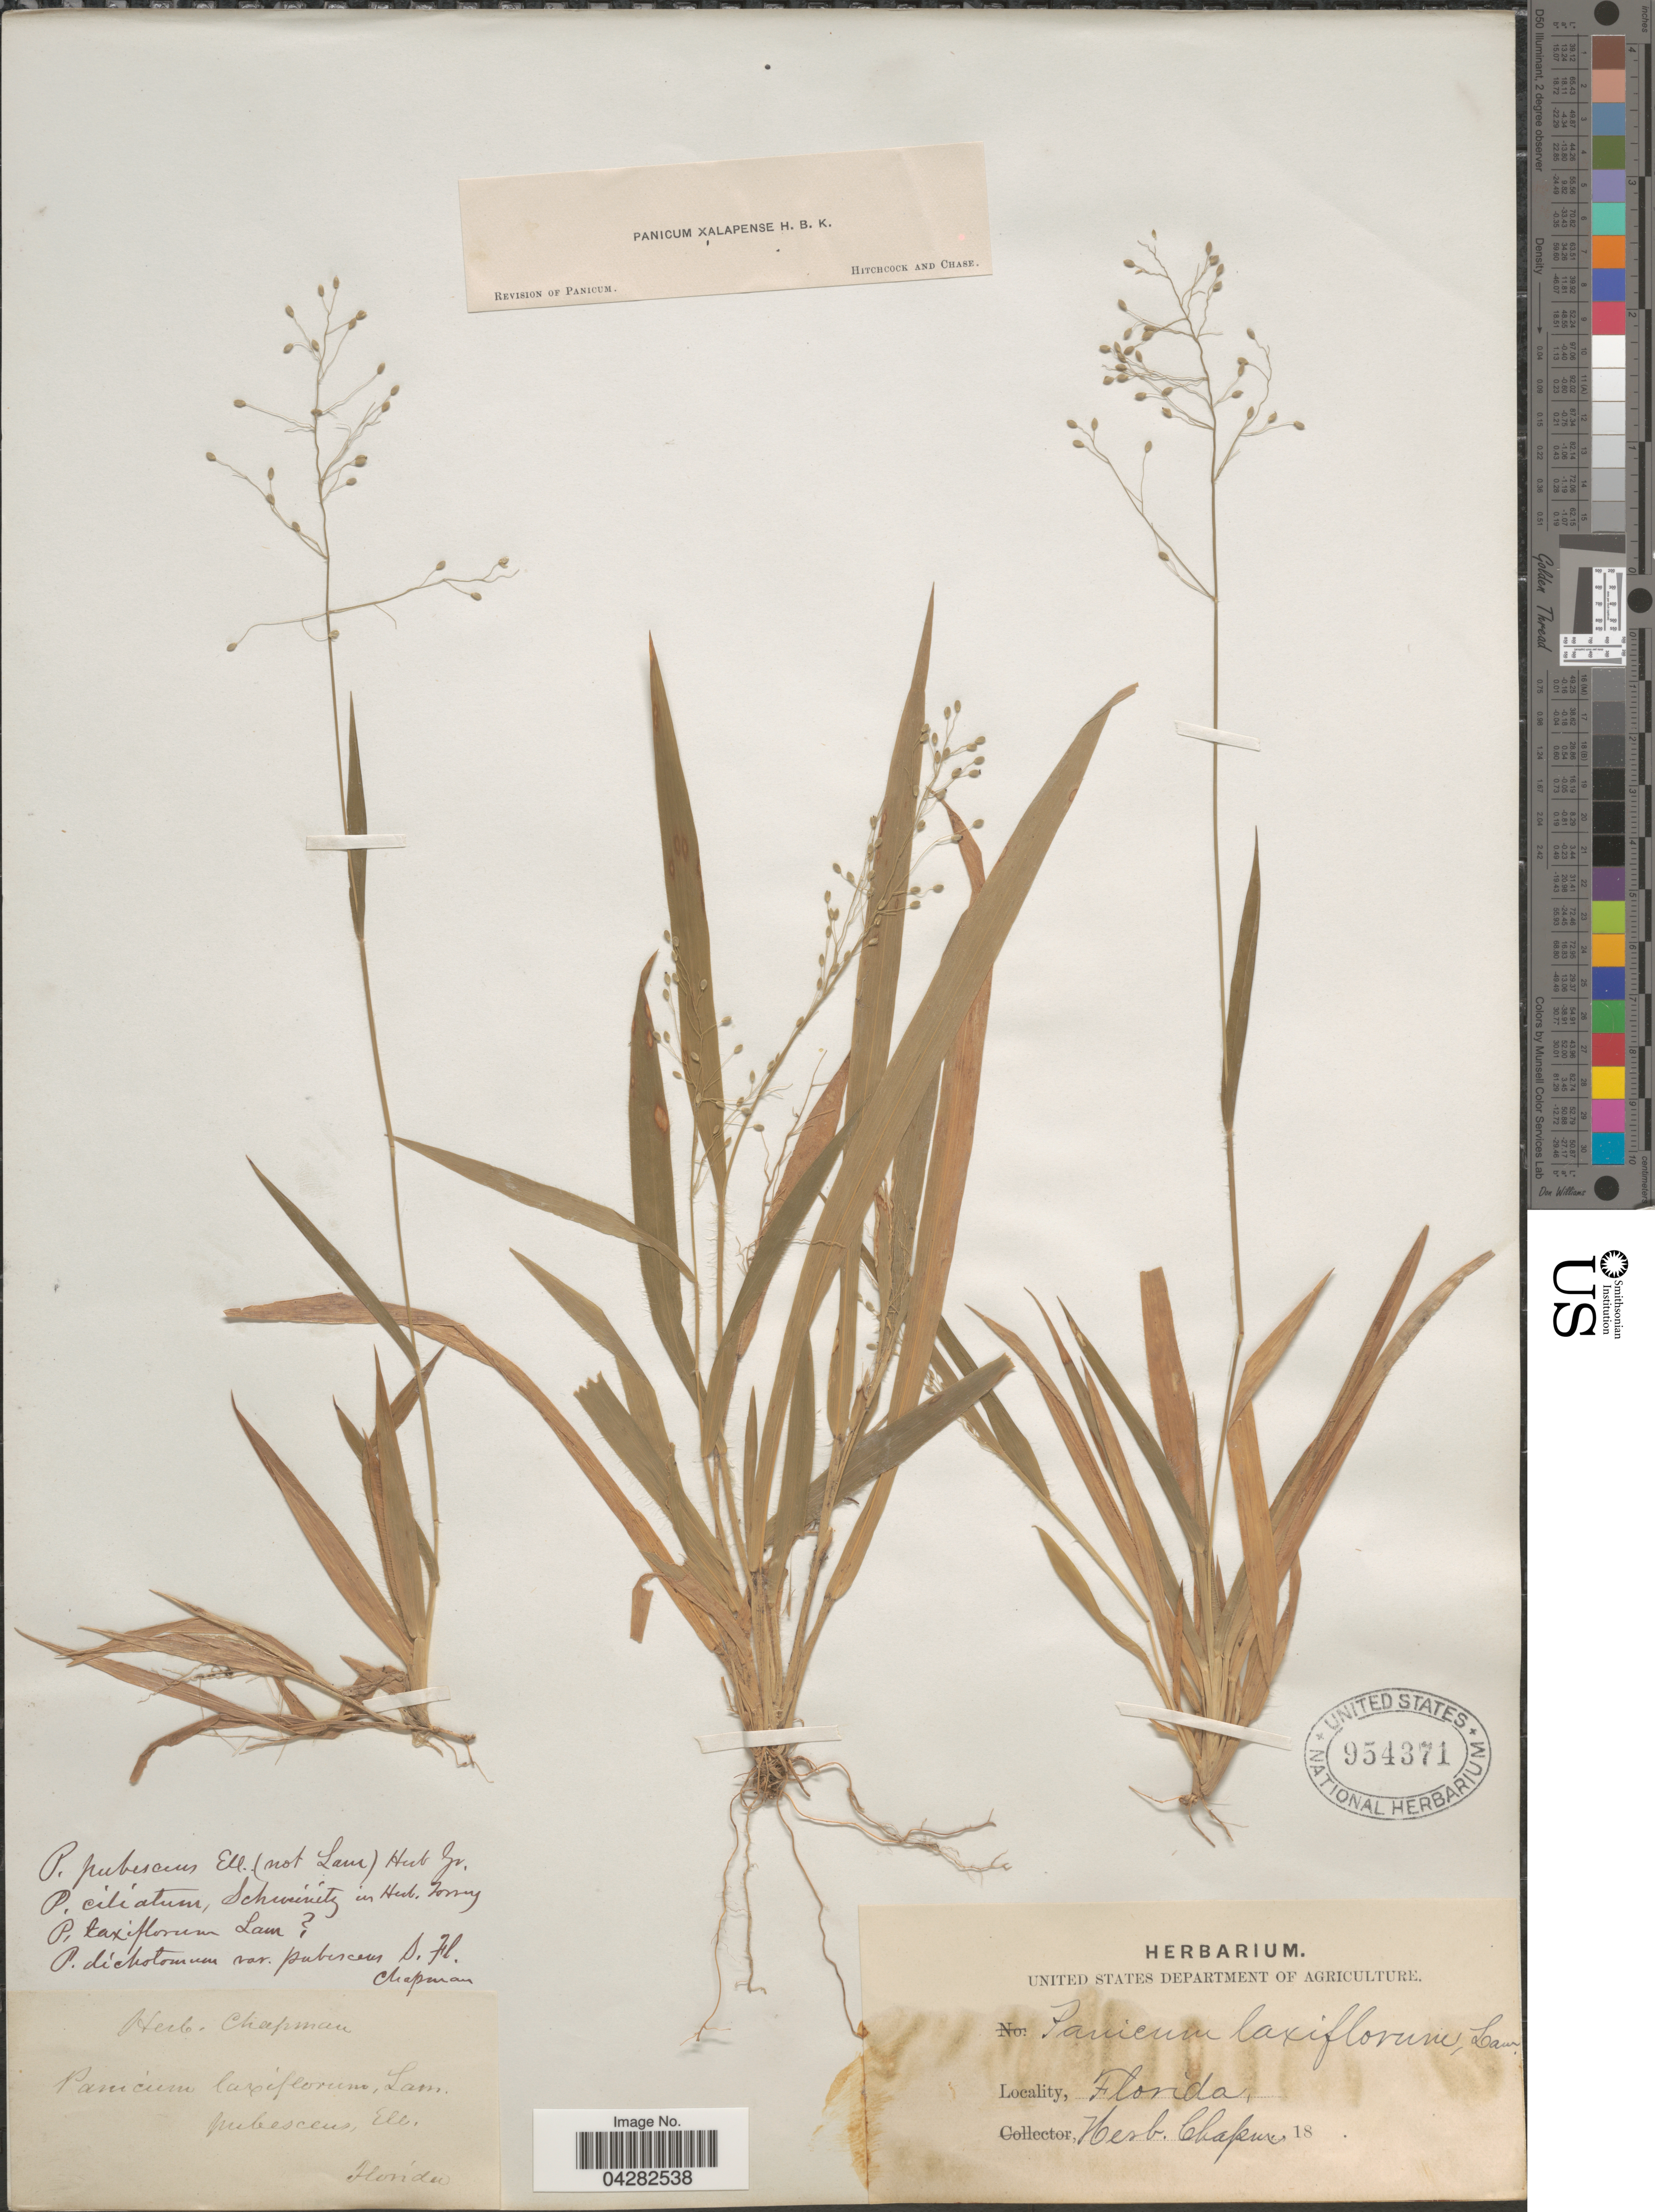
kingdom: Plantae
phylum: Tracheophyta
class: Liliopsida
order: Poales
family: Poaceae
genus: Dichanthelium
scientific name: Dichanthelium laxiflorum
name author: (Lam.) Gould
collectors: ex herb. Chapman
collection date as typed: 18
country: United States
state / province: Florida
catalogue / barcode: US 954371